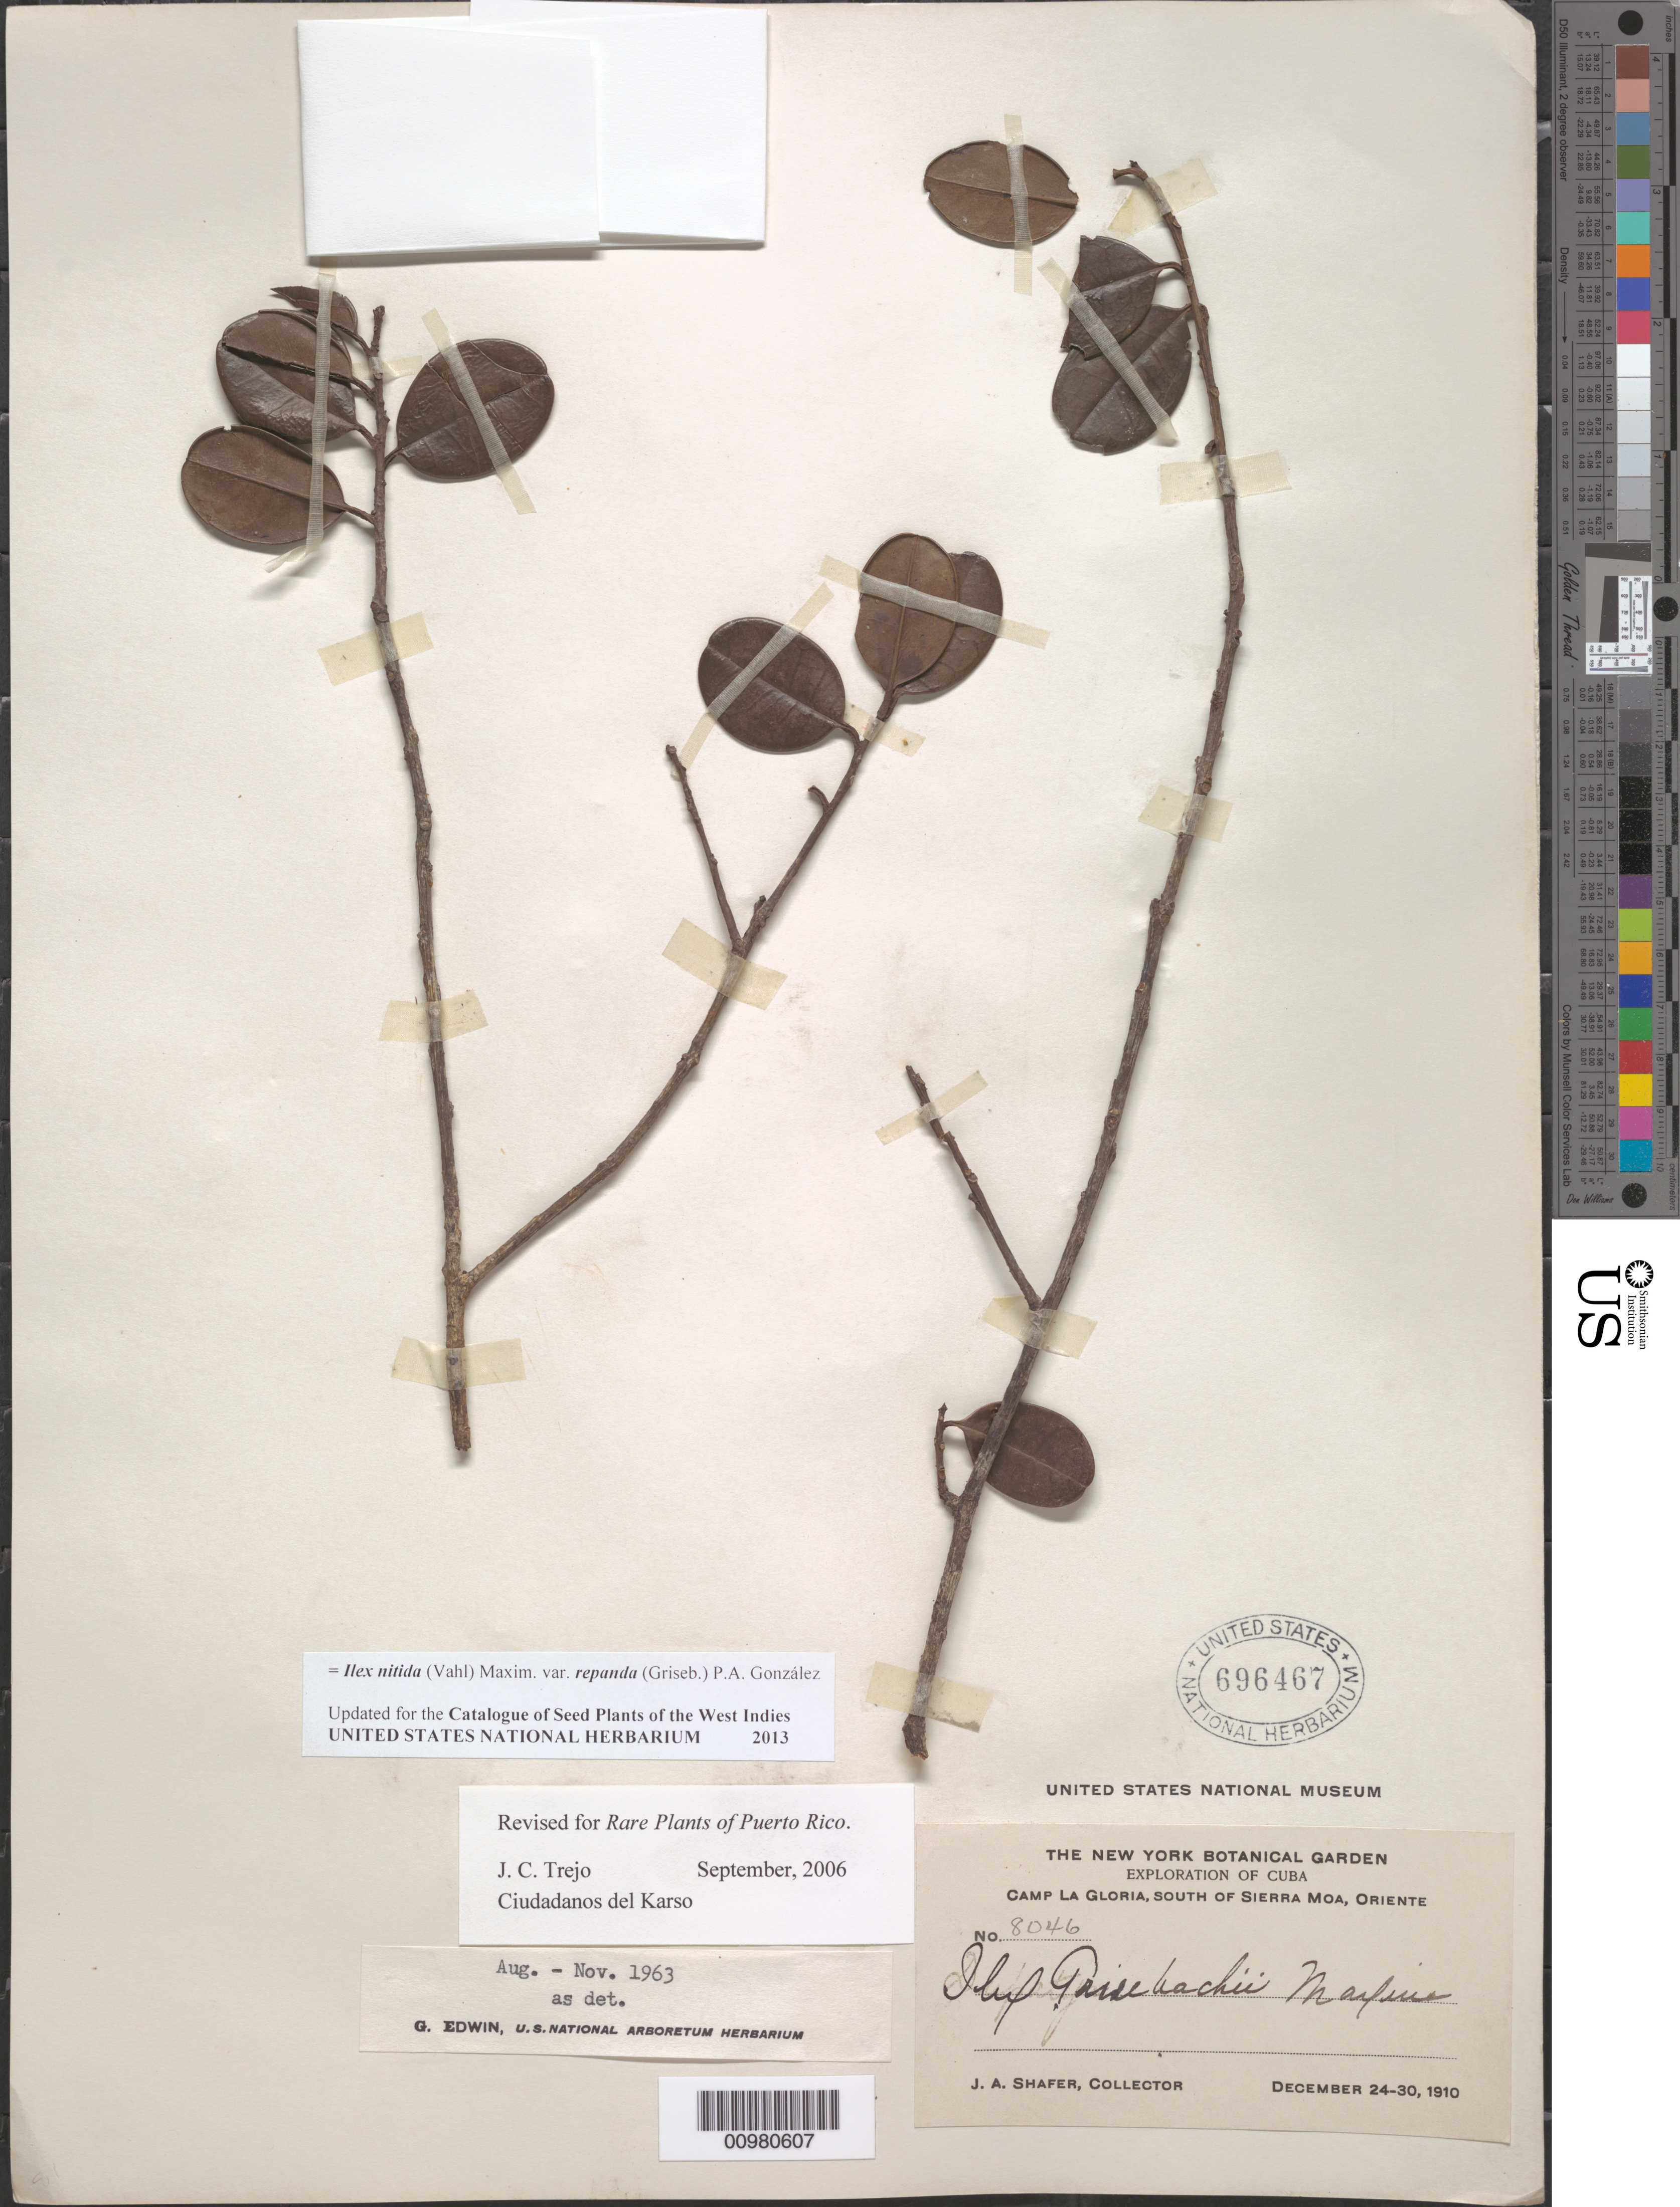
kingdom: Plantae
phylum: Tracheophyta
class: Magnoliopsida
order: Aquifoliales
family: Aquifoliaceae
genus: Ilex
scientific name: Ilex nitida var. repanda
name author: (Griseb.) P. A. González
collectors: J. A. Shafer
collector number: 8046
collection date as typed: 24 Dec 1910 to 30 Dec 1910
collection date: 1910-12-24/1910-12-30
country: Cuba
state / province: Holguín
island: Cuba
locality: Camp La Gloria, south of Sierra Moa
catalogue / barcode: US 696467